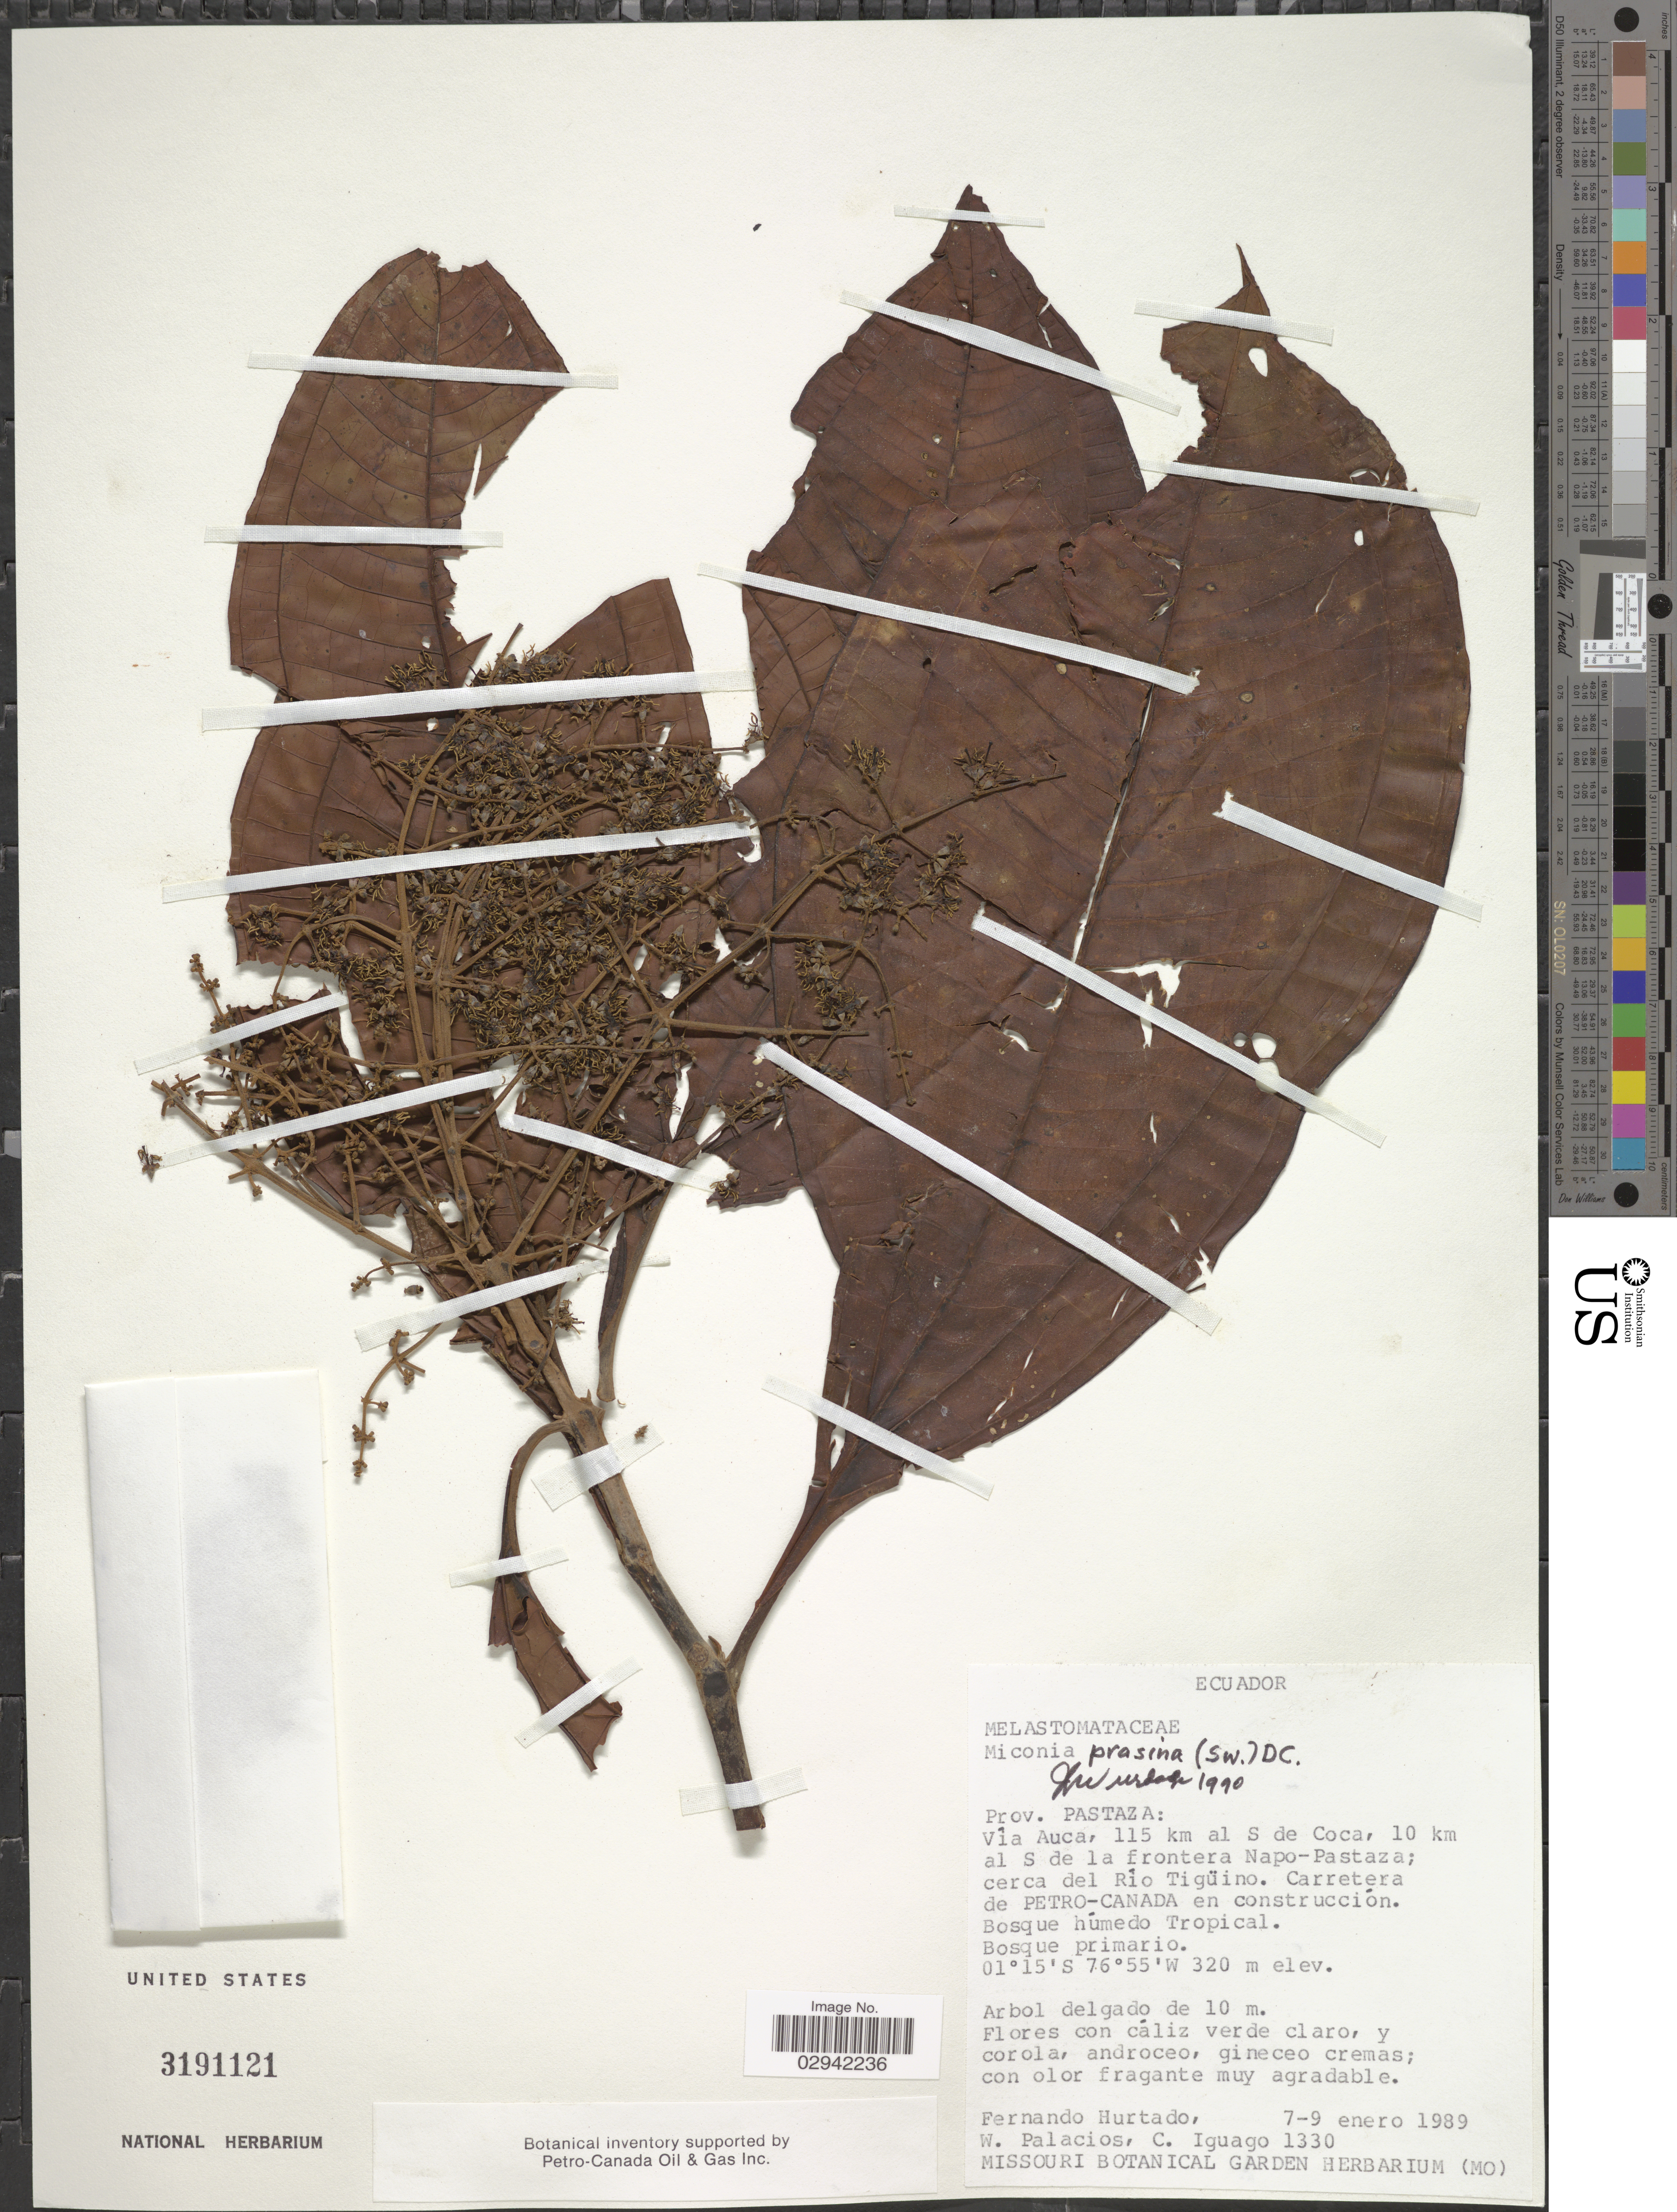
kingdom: Plantae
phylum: Tracheophyta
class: Magnoliopsida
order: Myrtales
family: Melastomataceae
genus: Miconia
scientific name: Miconia prasina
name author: (Sw.) DC.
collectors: F. Hurtado, W. Palacios & C. Iguago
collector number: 1330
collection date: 1989-01-07/1989-01-09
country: Ecuador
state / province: Pastaza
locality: Vía Auca, 115 km al S de Coca, 10 km al S de la frontera Napo-Pastaza; cerca del Río Tigüino. Carretera de Petro-Canada en construcción.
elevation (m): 320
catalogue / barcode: US 3191121